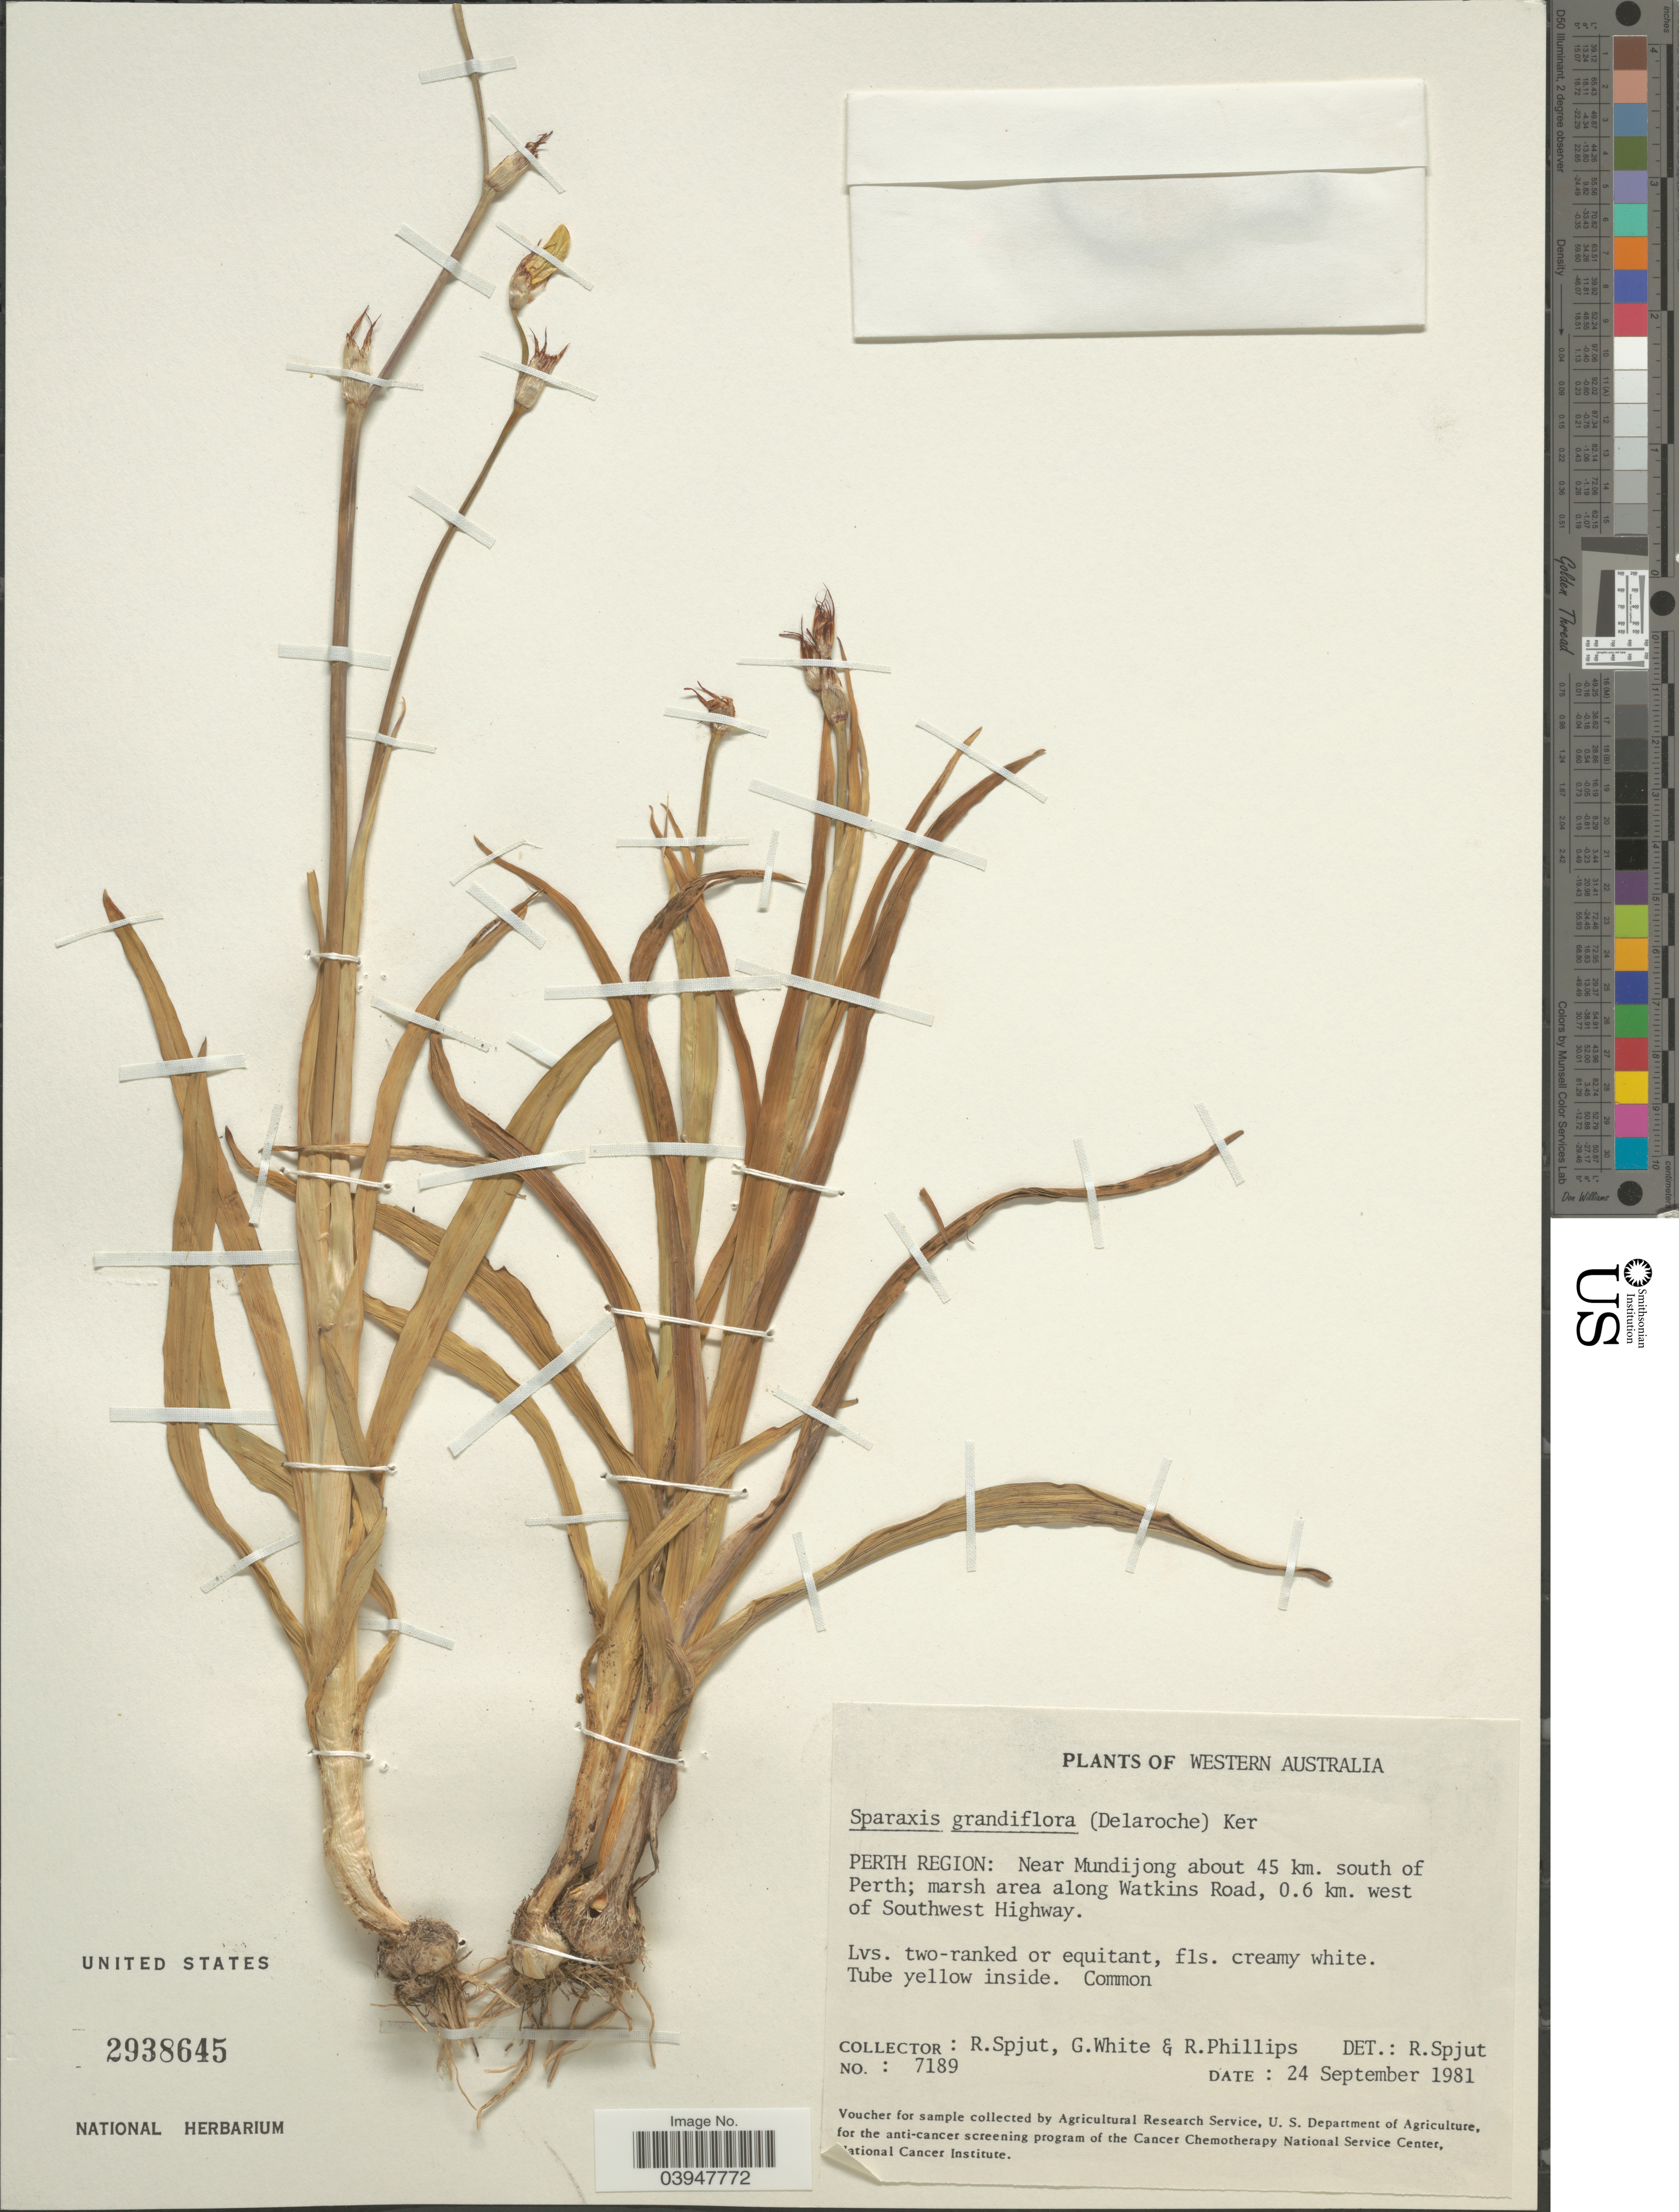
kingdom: Plantae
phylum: Tracheophyta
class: Liliopsida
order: Asparagales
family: Iridaceae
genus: Sparaxis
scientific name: Sparaxis grandiflora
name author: Ker Gawl.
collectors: R. Spjut, G. White & R. Phillips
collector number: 7189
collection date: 1981-09-24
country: Australia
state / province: Western Australia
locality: Perth Region: Near Mundijong about 45 km. south of Perth; marsh area along Watkins Road, 0.6 km. west of Southwest Highway.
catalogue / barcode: US 2938645